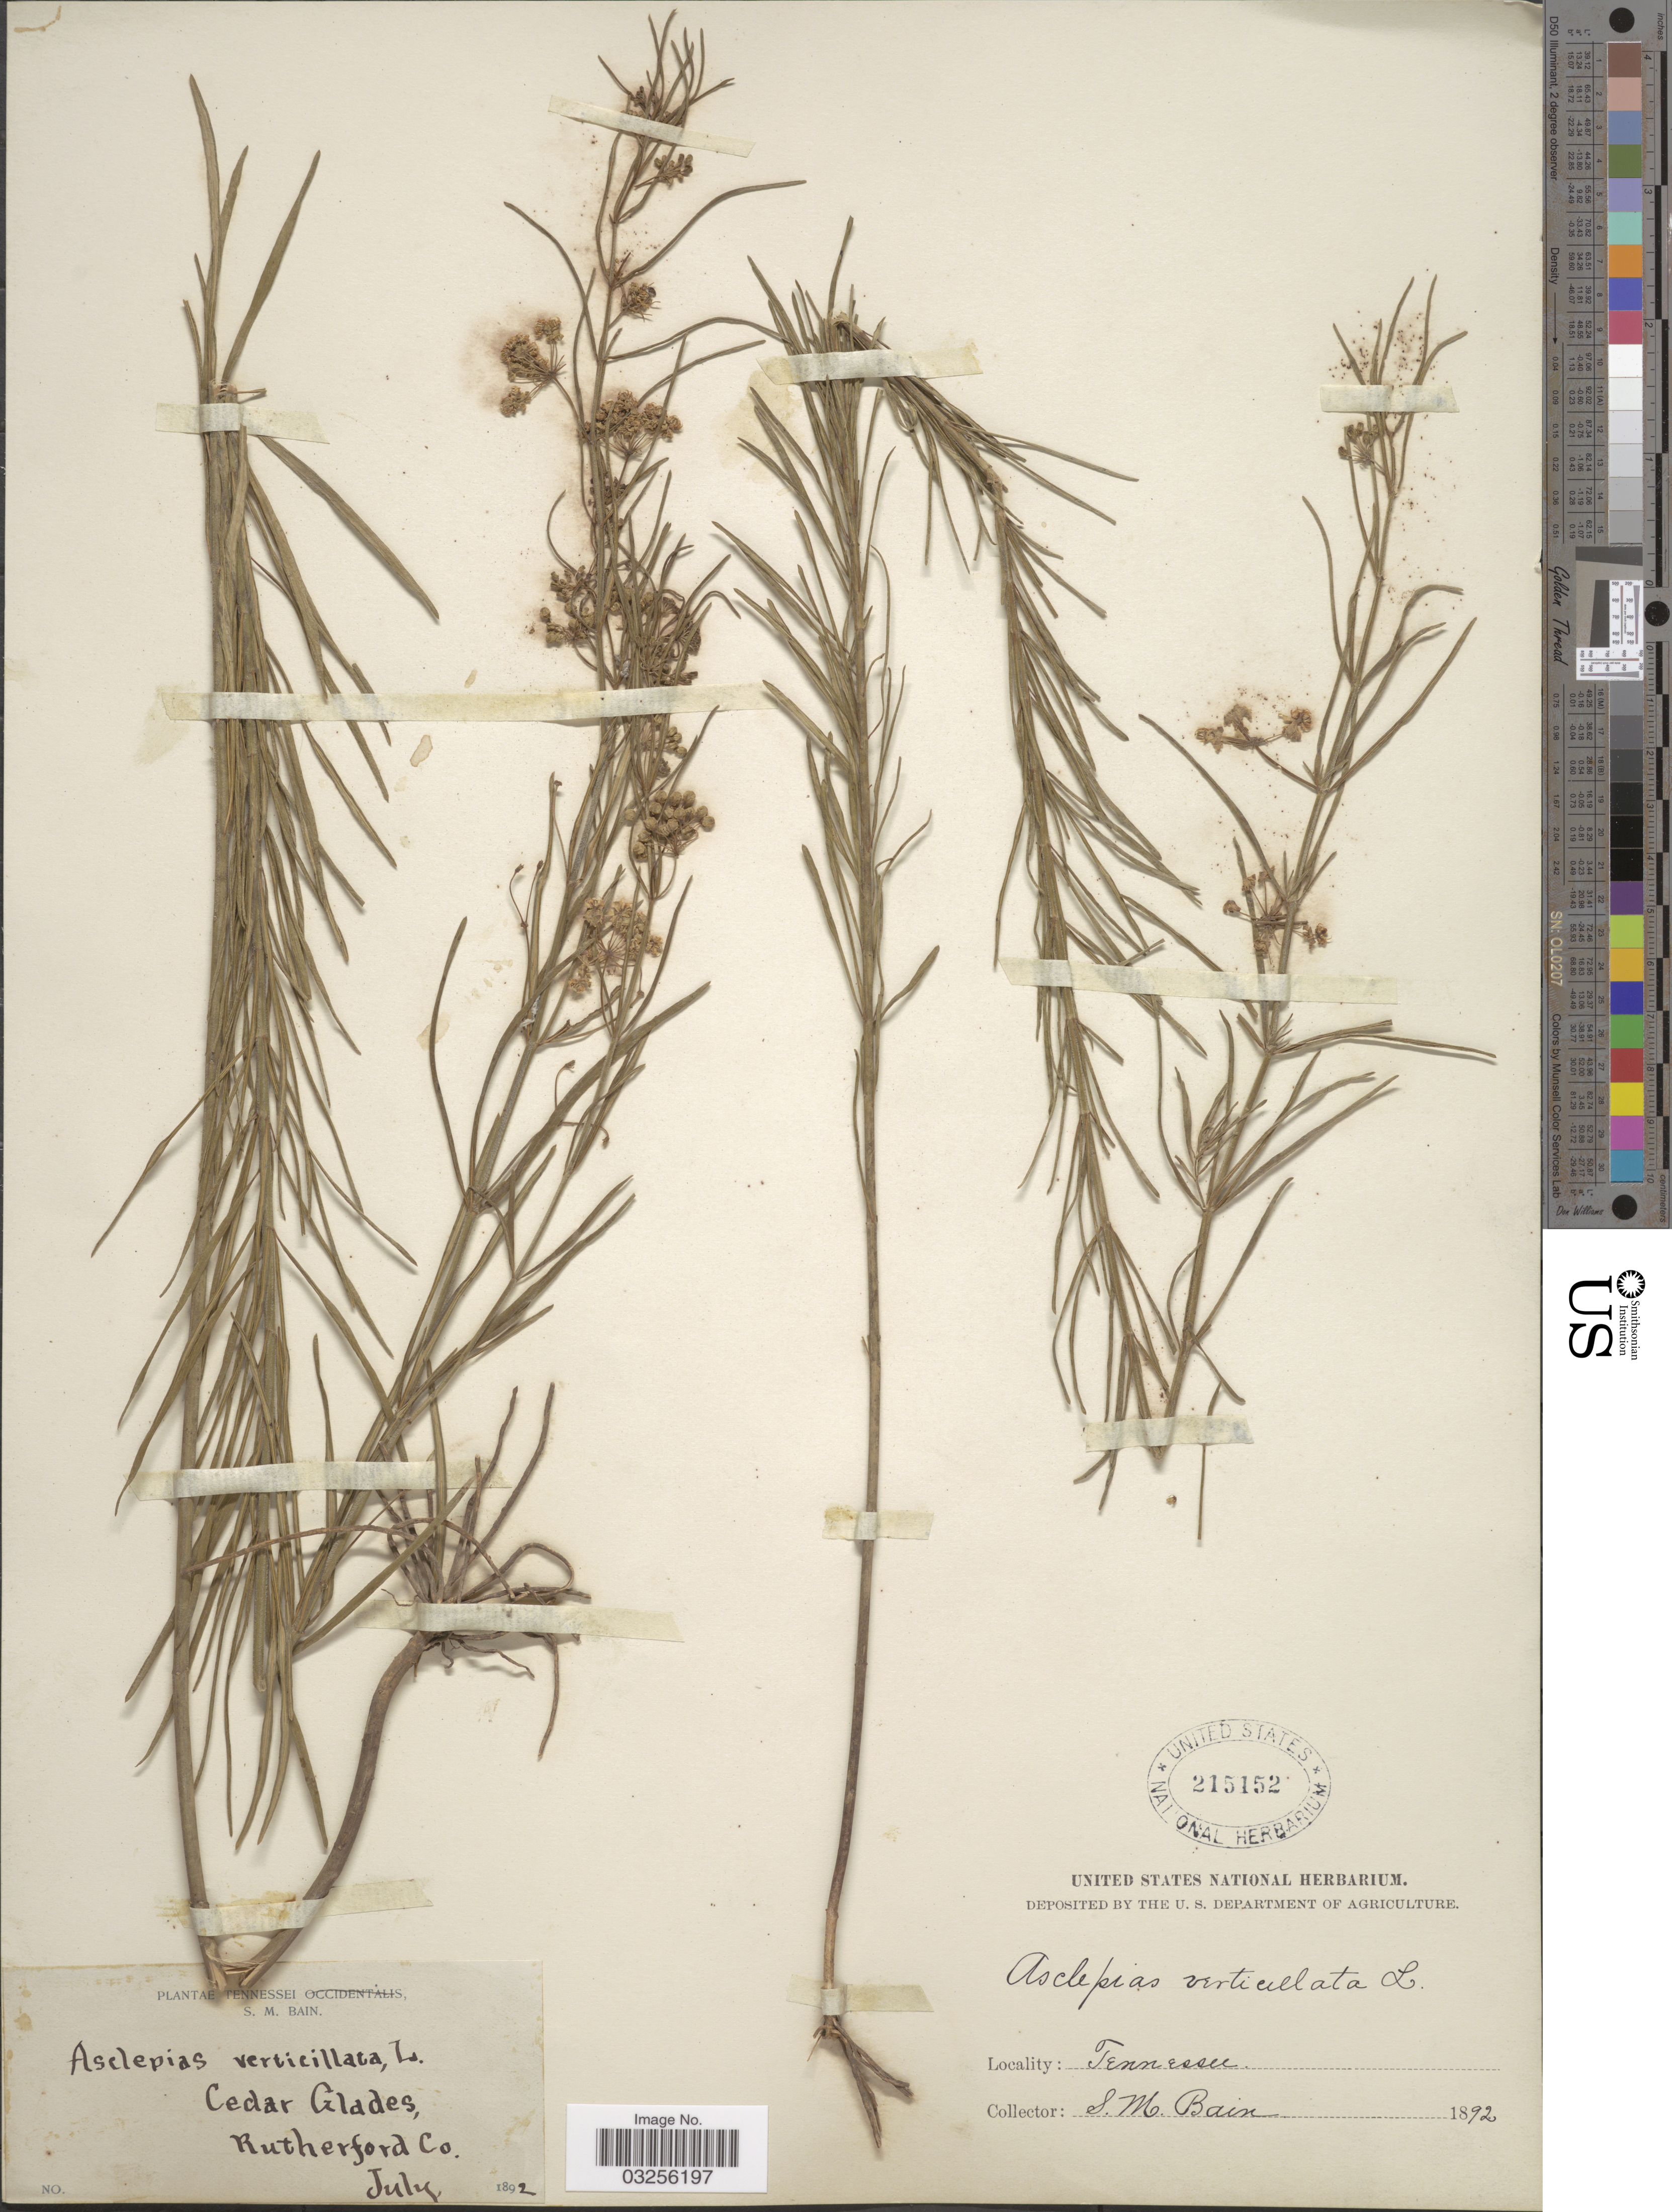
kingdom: Plantae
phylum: Tracheophyta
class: Magnoliopsida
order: Gentianales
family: Apocynaceae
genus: Asclepias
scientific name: Asclepias verticillata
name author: L.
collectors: S. M. Bain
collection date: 1892-07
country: United States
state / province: Tennessee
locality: Cedar Glades, Rutherford Co.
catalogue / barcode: US 215152